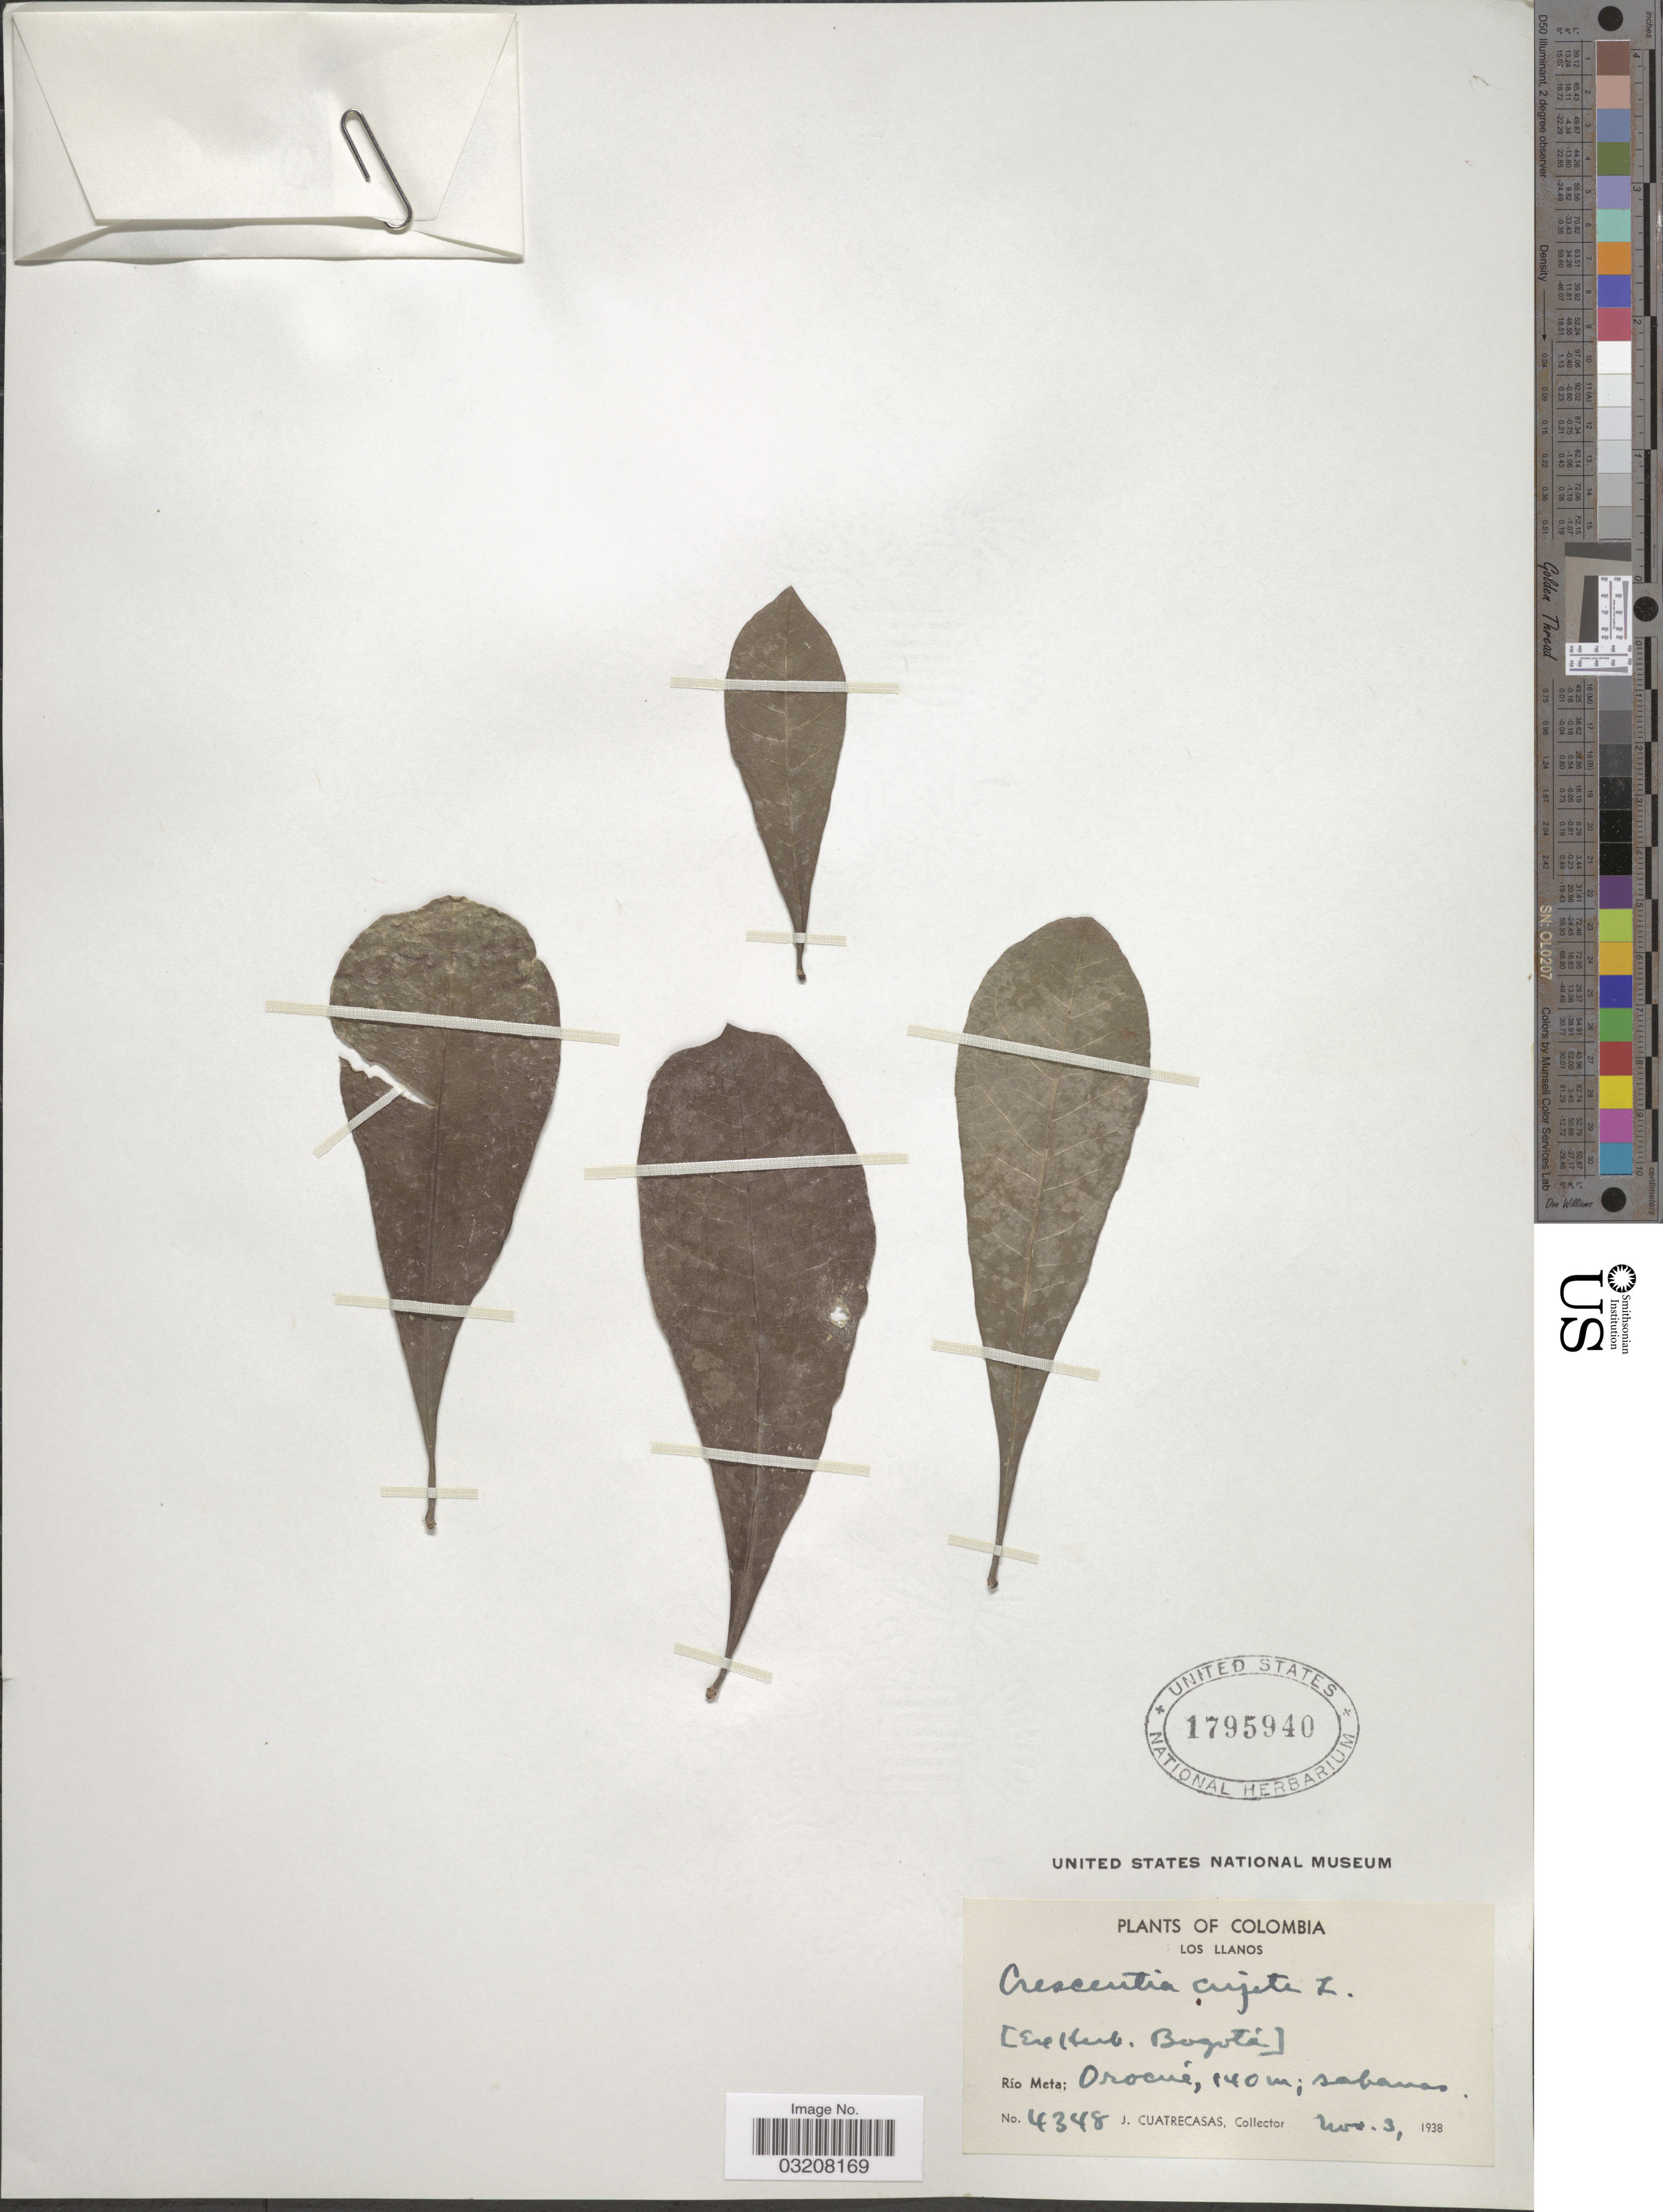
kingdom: Plantae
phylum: Tracheophyta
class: Magnoliopsida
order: Lamiales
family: Bignoniaceae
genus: Crescentia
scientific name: Crescentia cujete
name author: L.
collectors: J. Cuatrecasas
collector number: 4348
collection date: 1938-11-03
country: Colombia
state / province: Meta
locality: Los Llanos. Río Meta; Orocué.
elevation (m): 140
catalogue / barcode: US 1795940